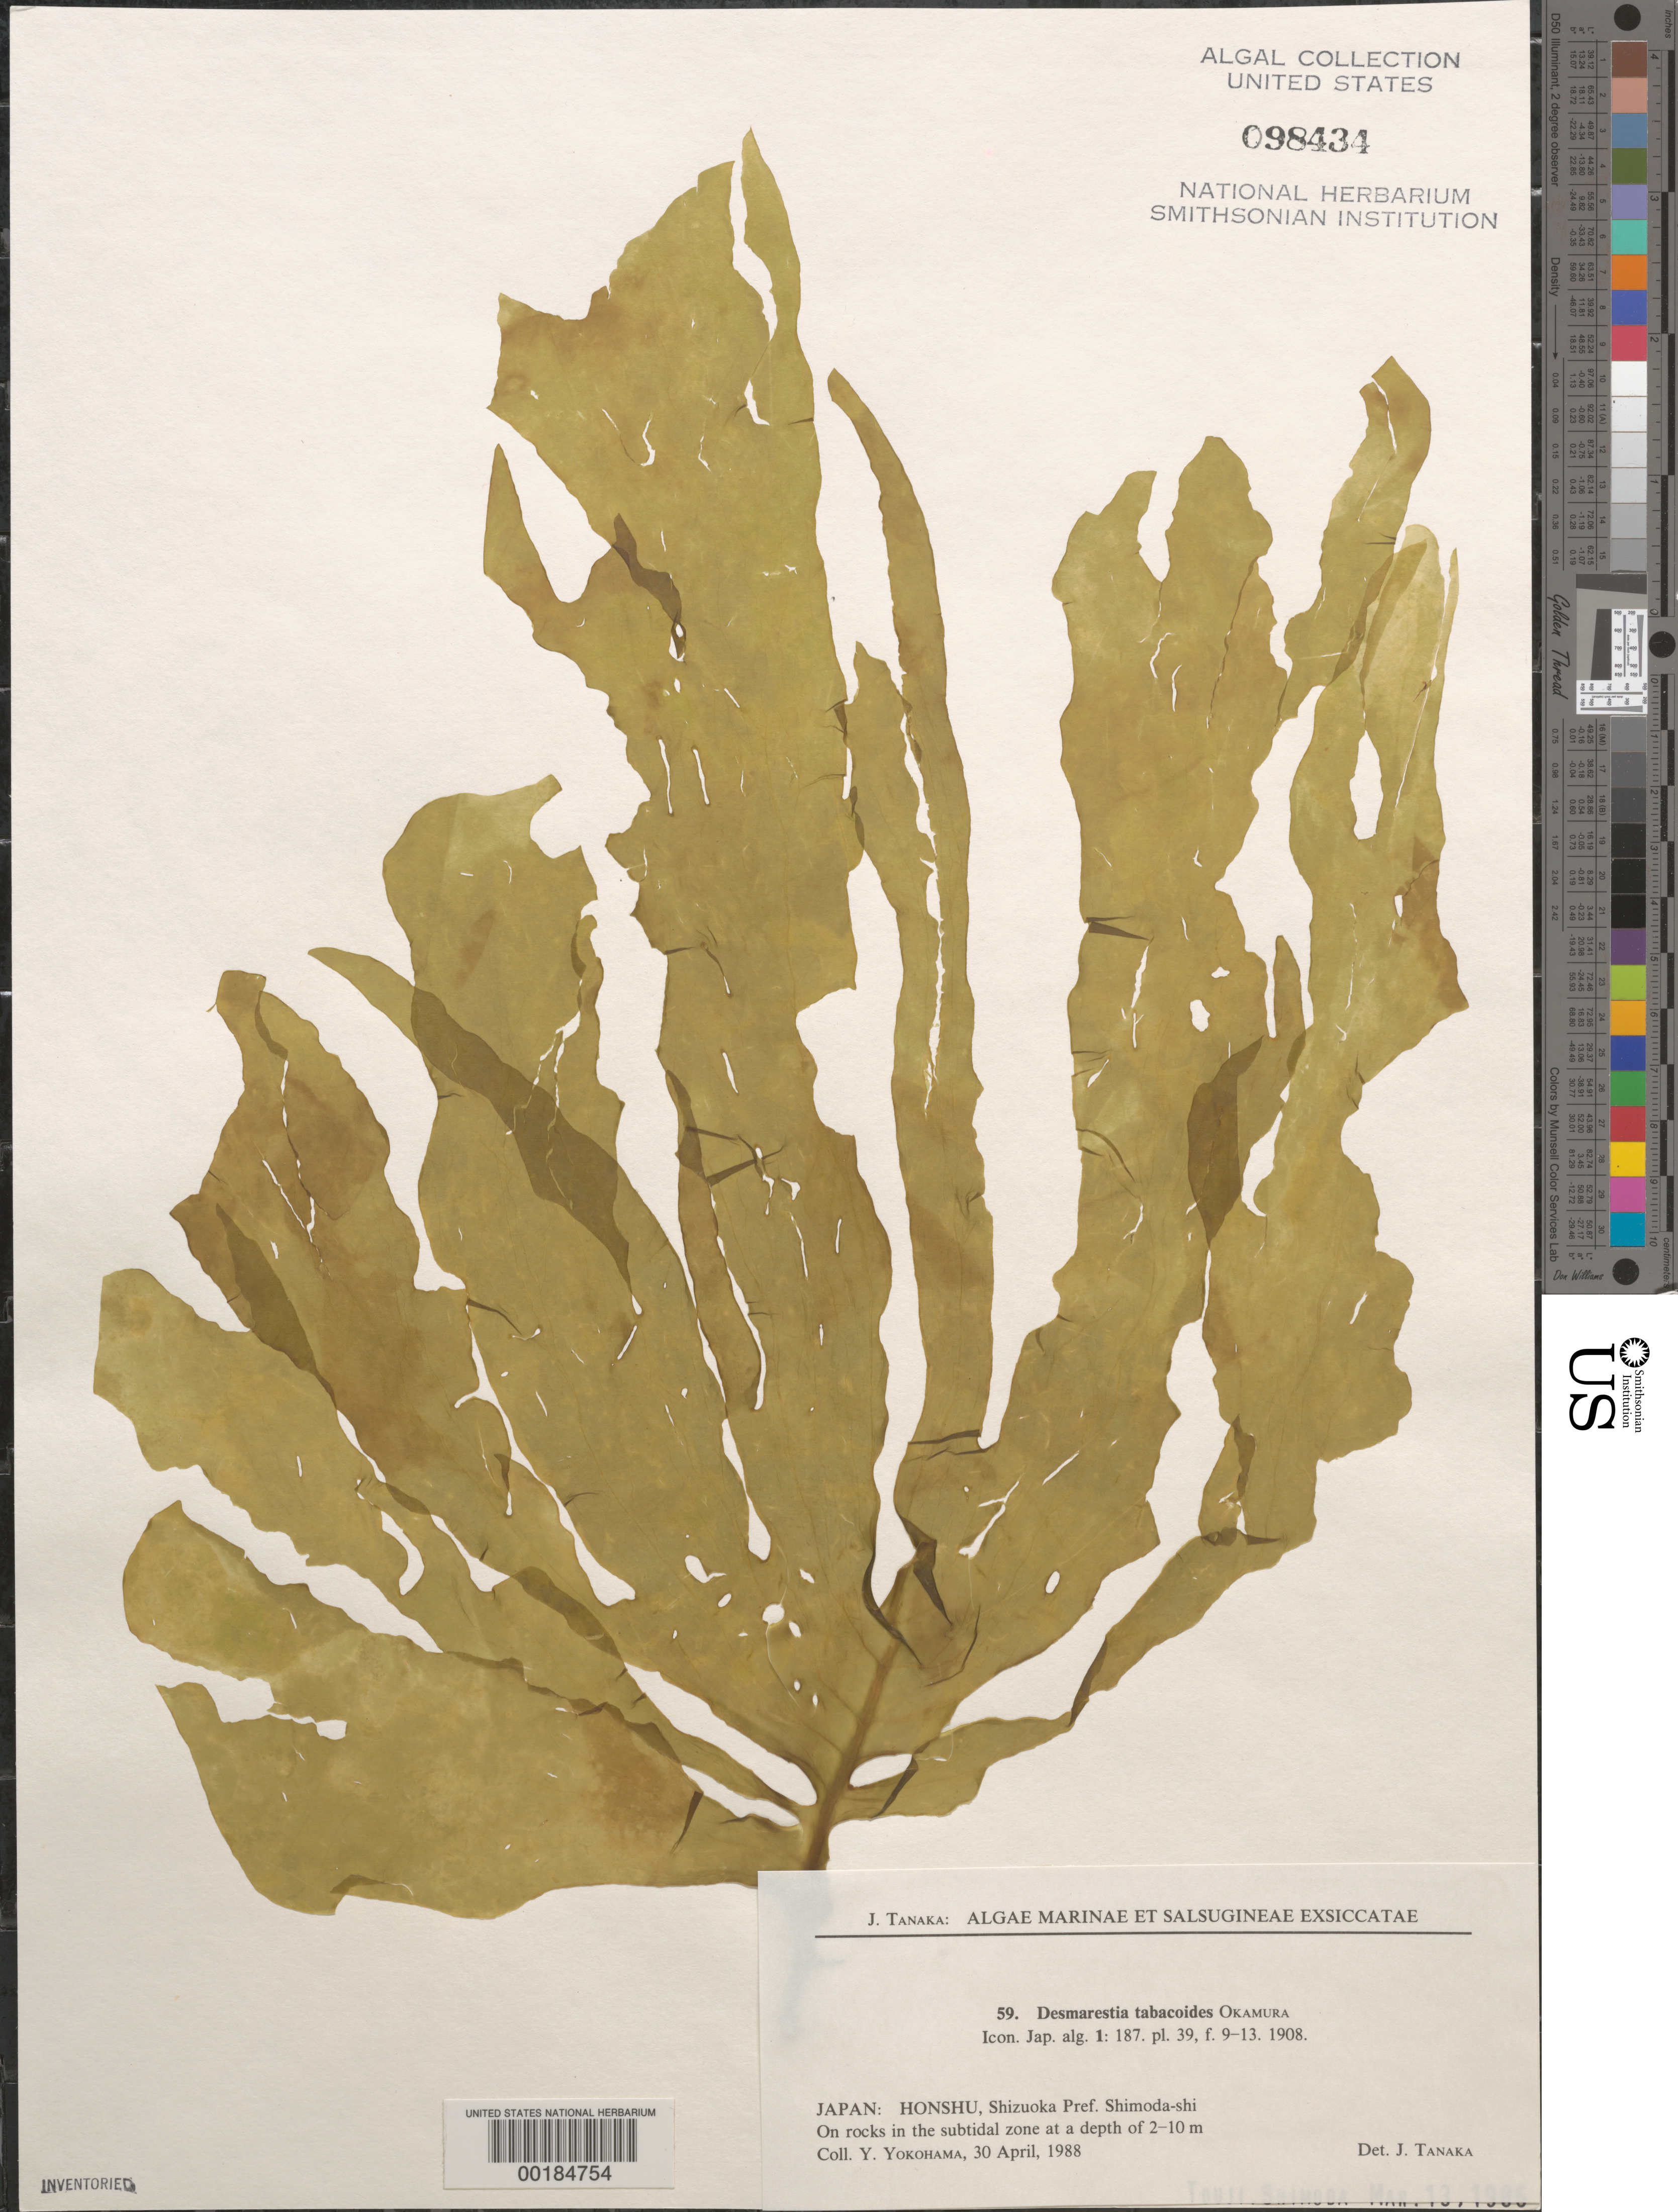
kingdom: Chromista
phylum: Ochrophyta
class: Phaeophyceae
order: Desmarestiales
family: Desmarestiaceae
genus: Desmarestia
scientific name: Desmarestia tabacoides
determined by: Tanaka, J.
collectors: Y. Yokohama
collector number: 59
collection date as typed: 30 Apr 1988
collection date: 1988-04-30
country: Japan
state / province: Sizuoka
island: Honshu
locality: Shimoda-shi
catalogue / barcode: US 98434